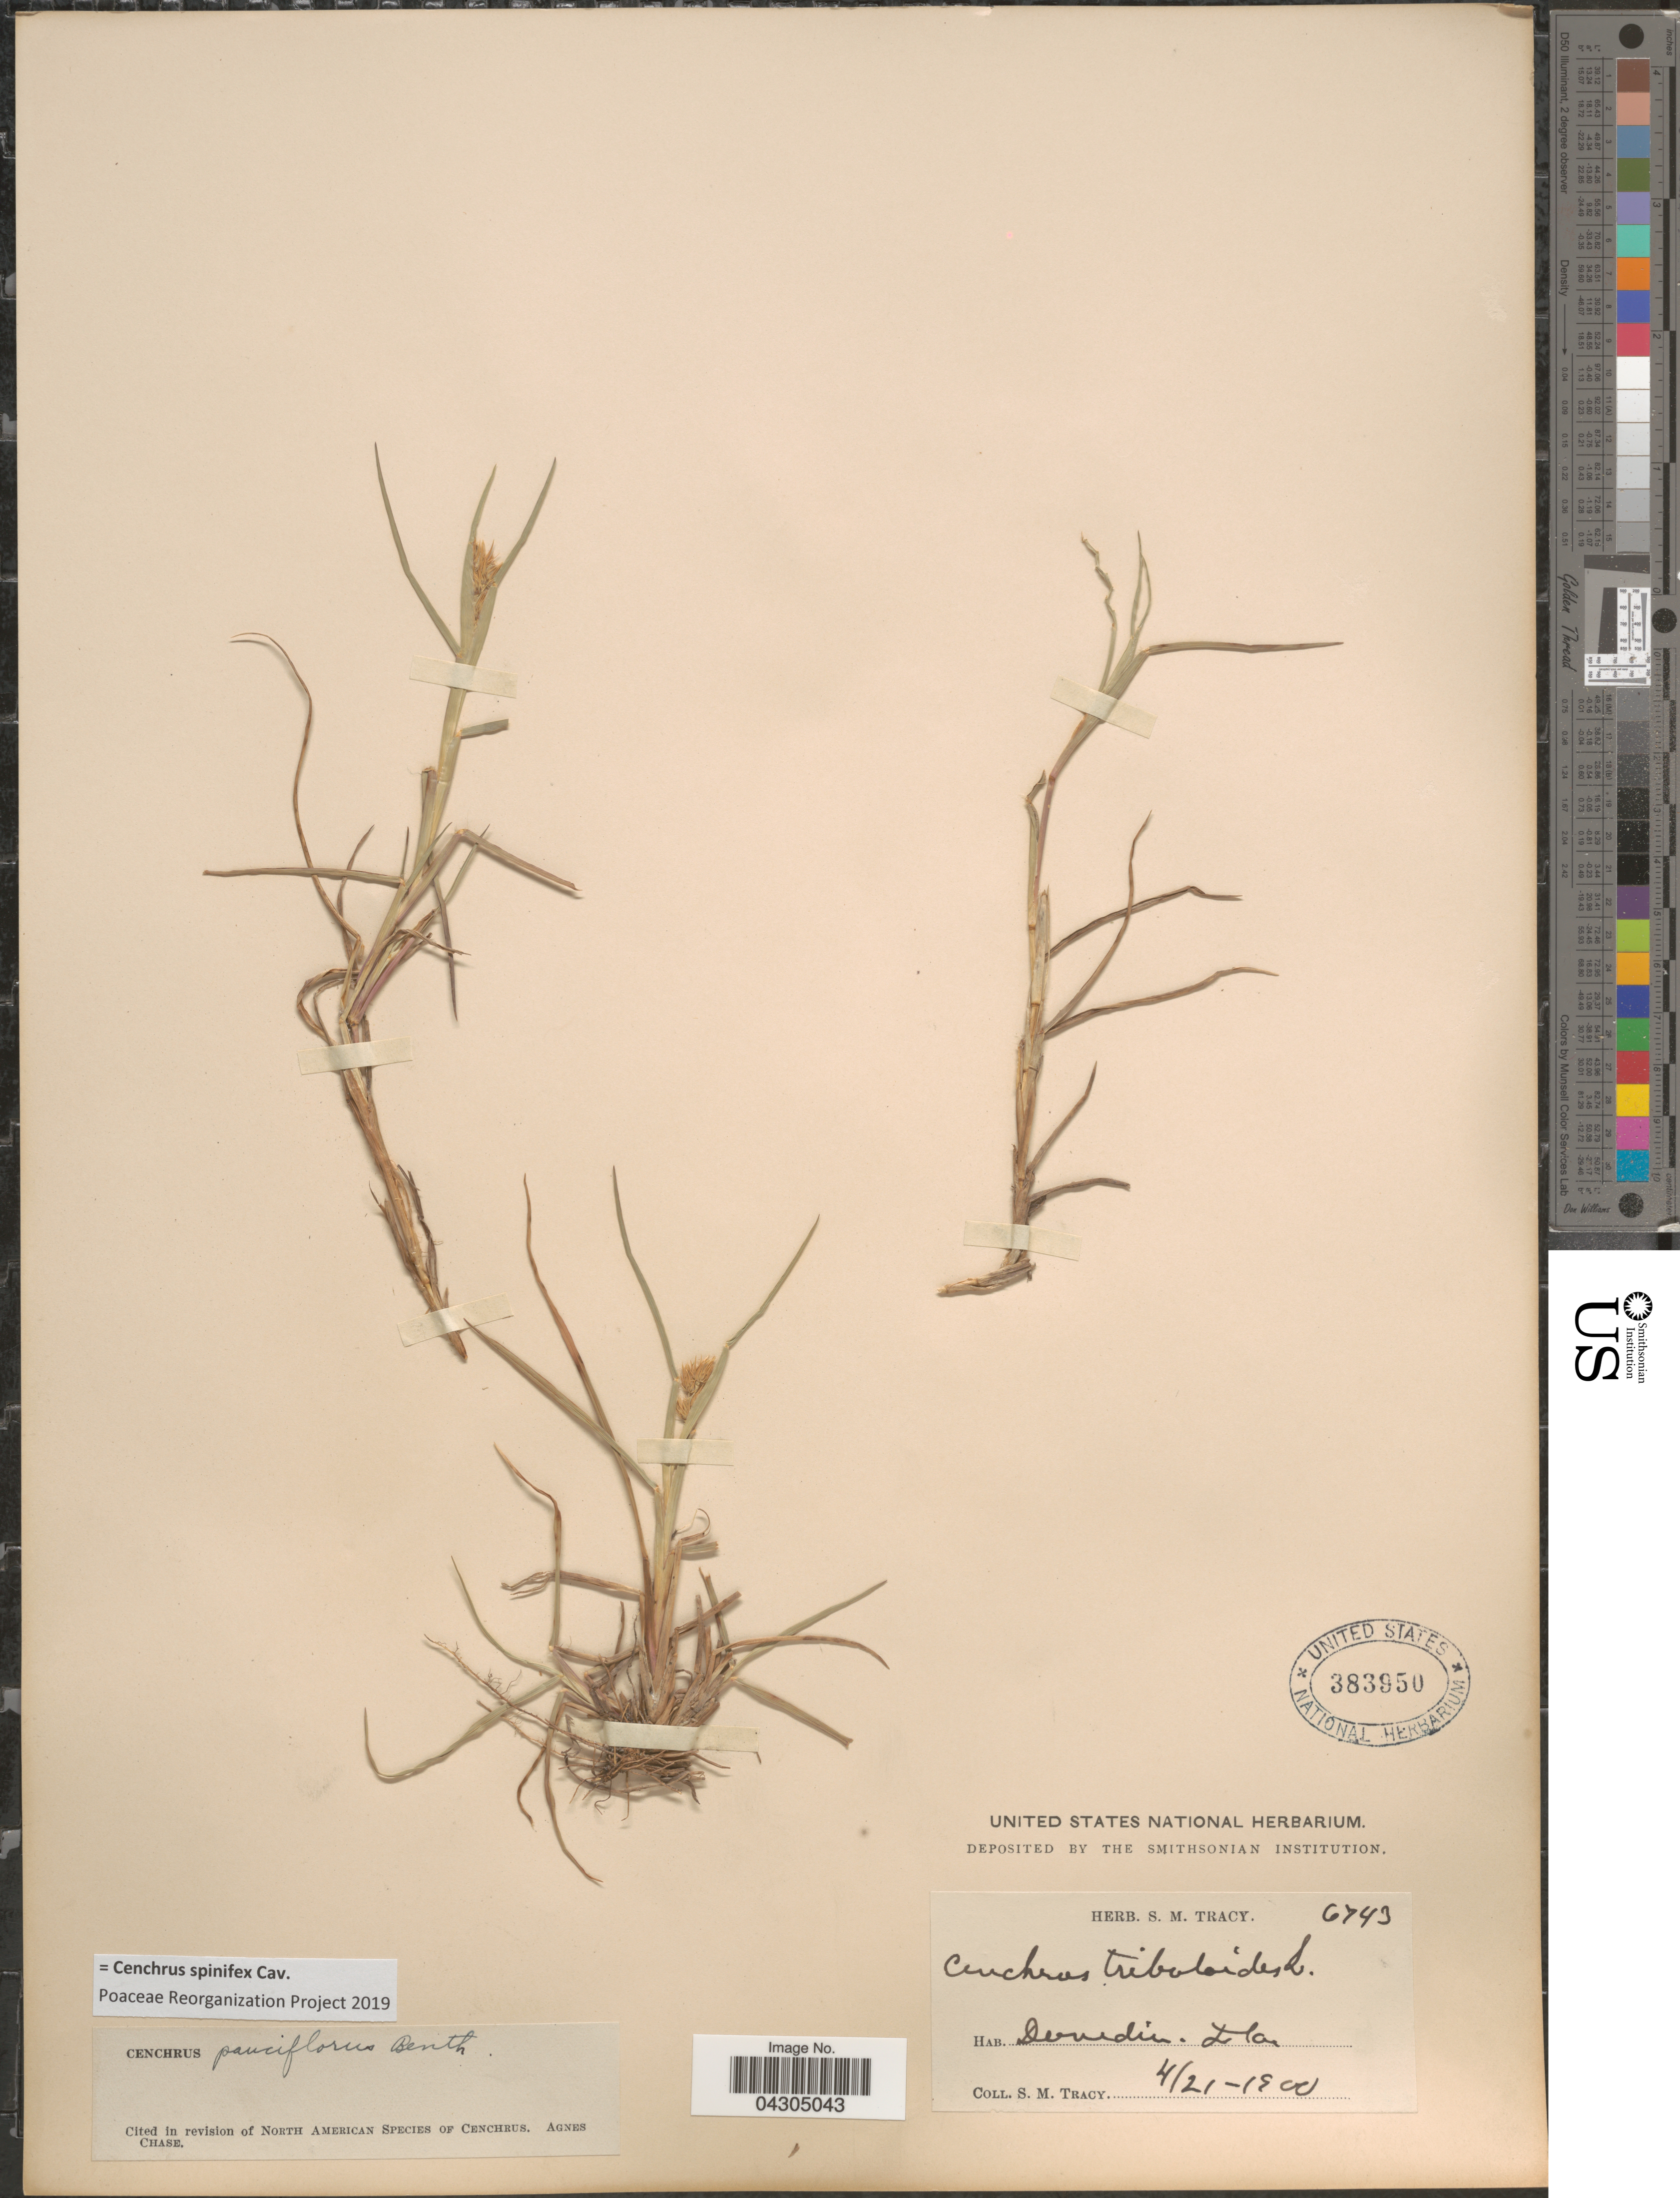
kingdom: Plantae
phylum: Tracheophyta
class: Liliopsida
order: Poales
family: Poaceae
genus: Cenchrus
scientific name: Cenchrus spinifex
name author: Cav.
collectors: S. M. Tracy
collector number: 6743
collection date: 1900-04-21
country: United States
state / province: Florida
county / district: Pinellas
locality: Dunedin.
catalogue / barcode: US 383950